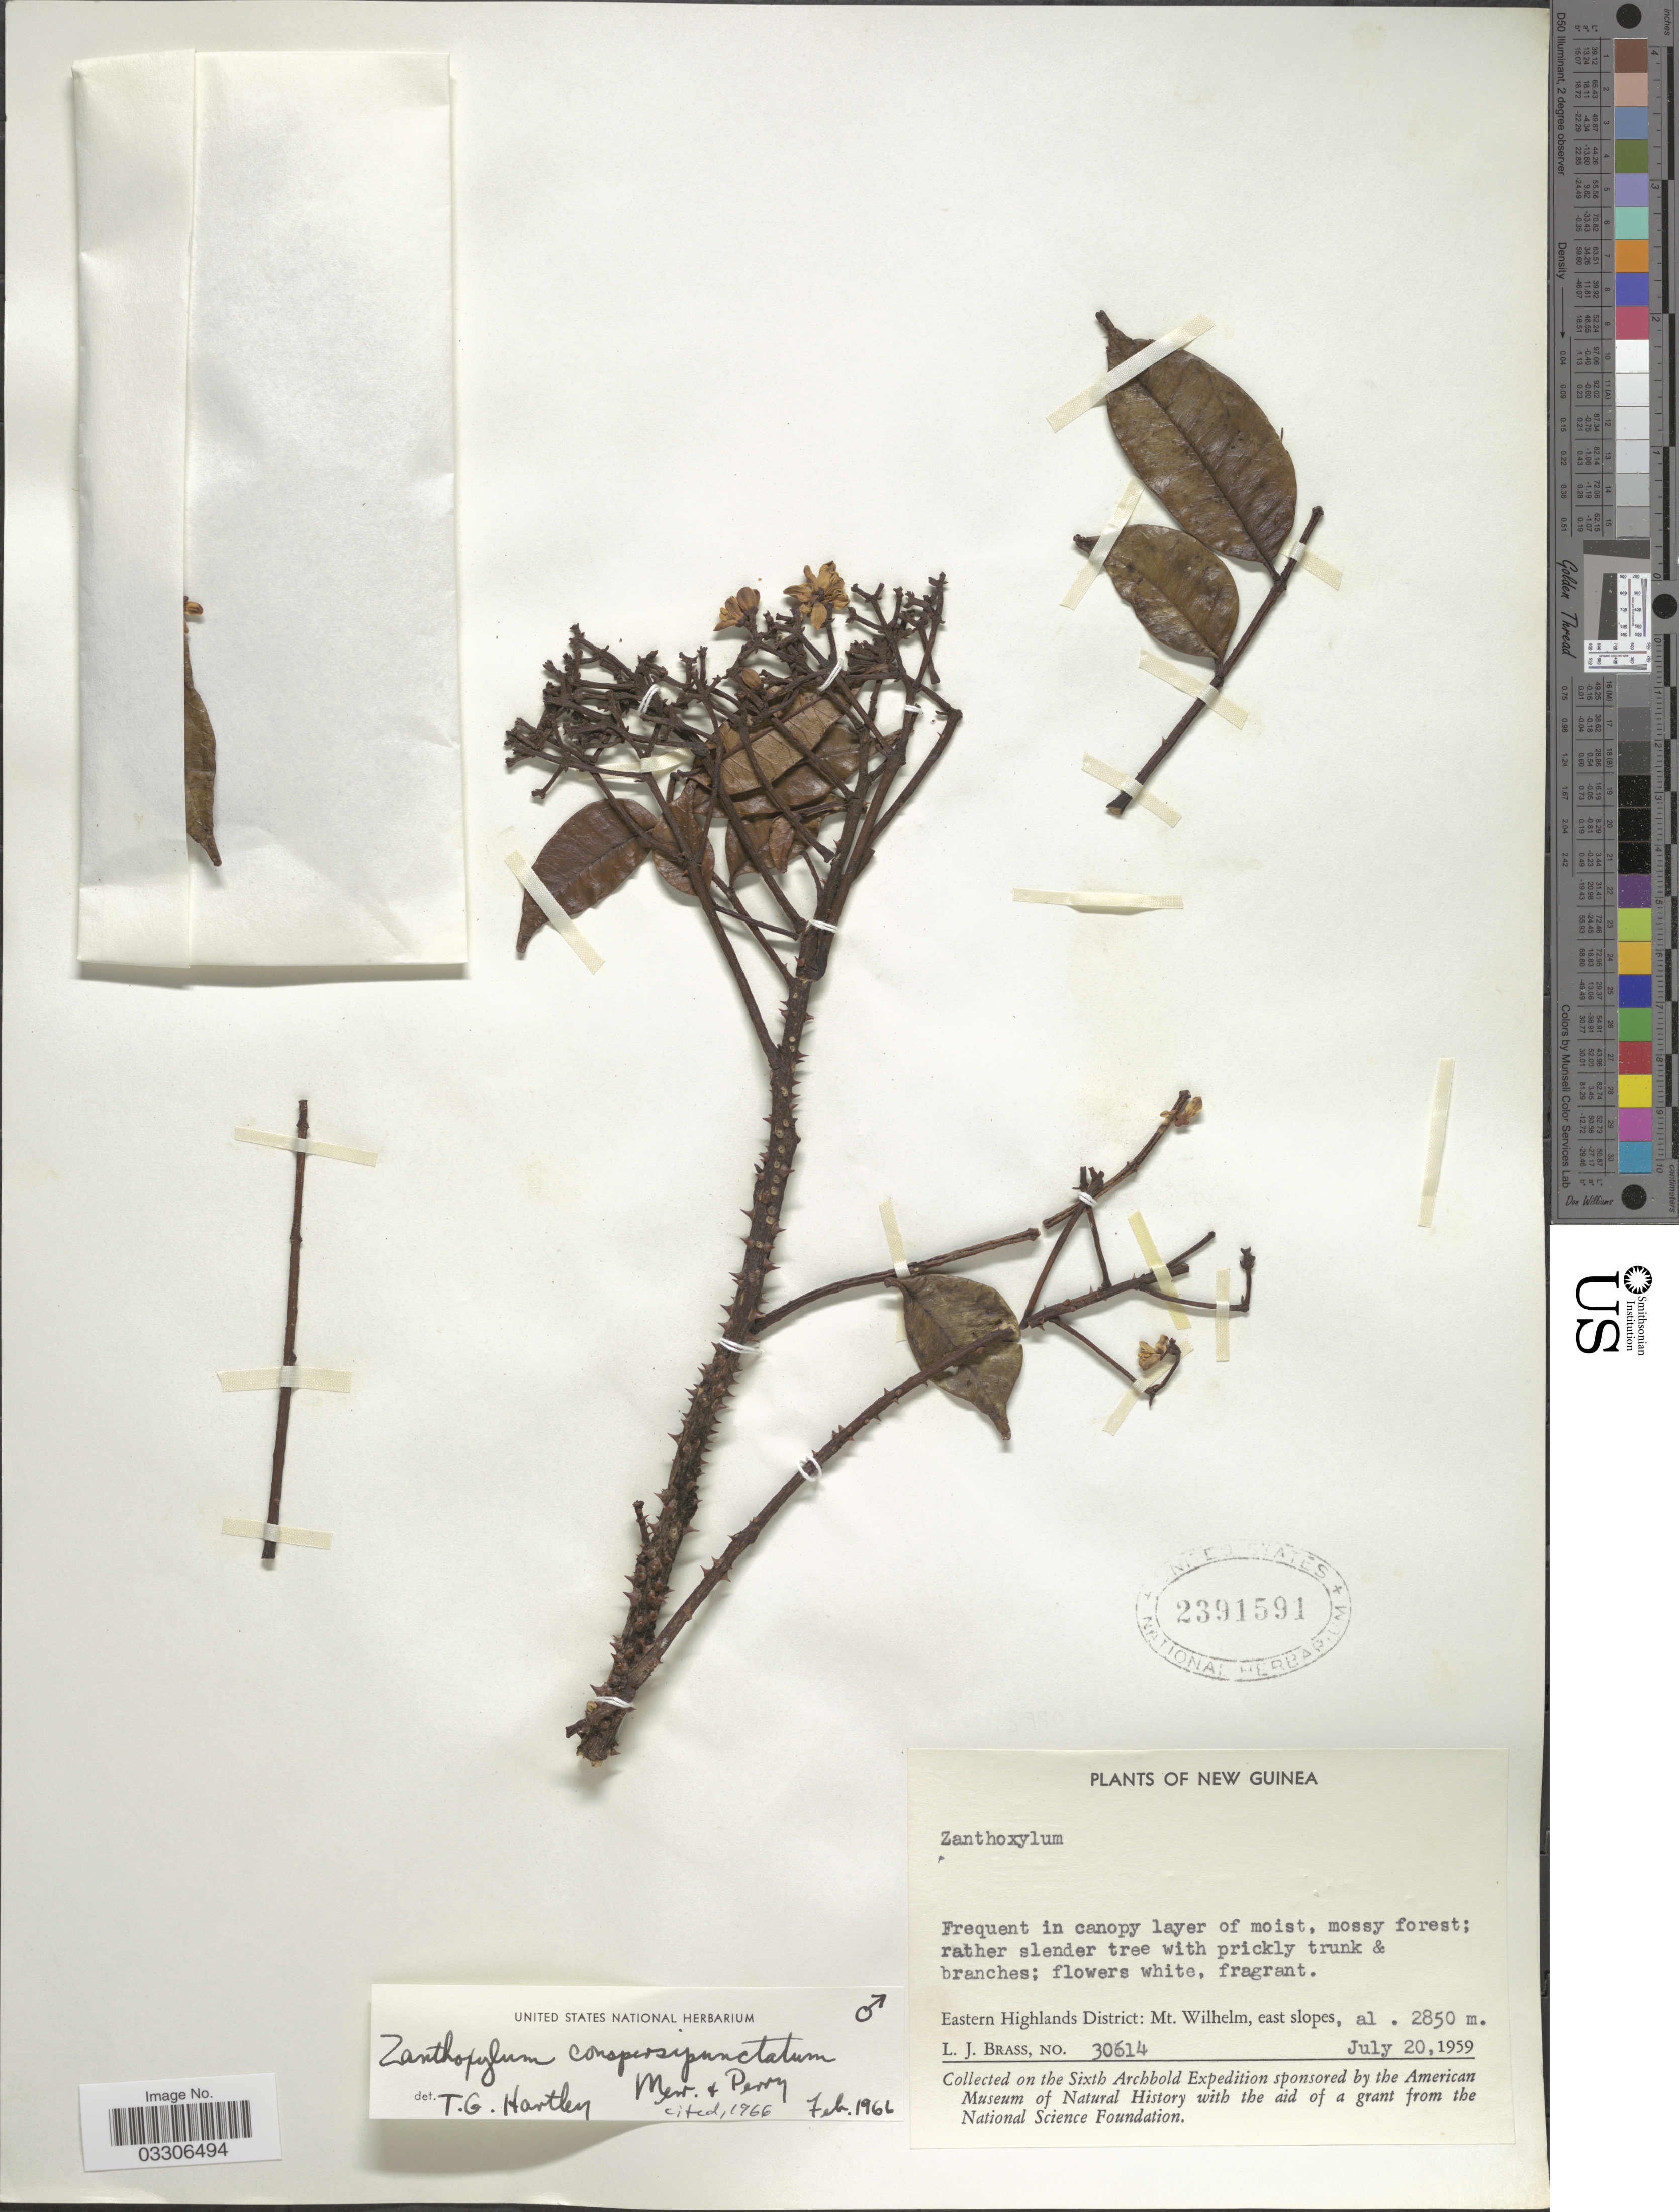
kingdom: Plantae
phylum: Tracheophyta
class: Magnoliopsida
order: Sapindales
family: Rutaceae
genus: Zanthoxylum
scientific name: Zanthoxylum conspersipunctatum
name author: Merr. & L.M. Perry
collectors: L. J. Brass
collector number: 30614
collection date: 1959-07-20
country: Papua New Guinea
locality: New Guinea. Eastern Highlands District: Mt. Wilhelm, east slopes.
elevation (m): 2850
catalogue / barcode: US 2391591